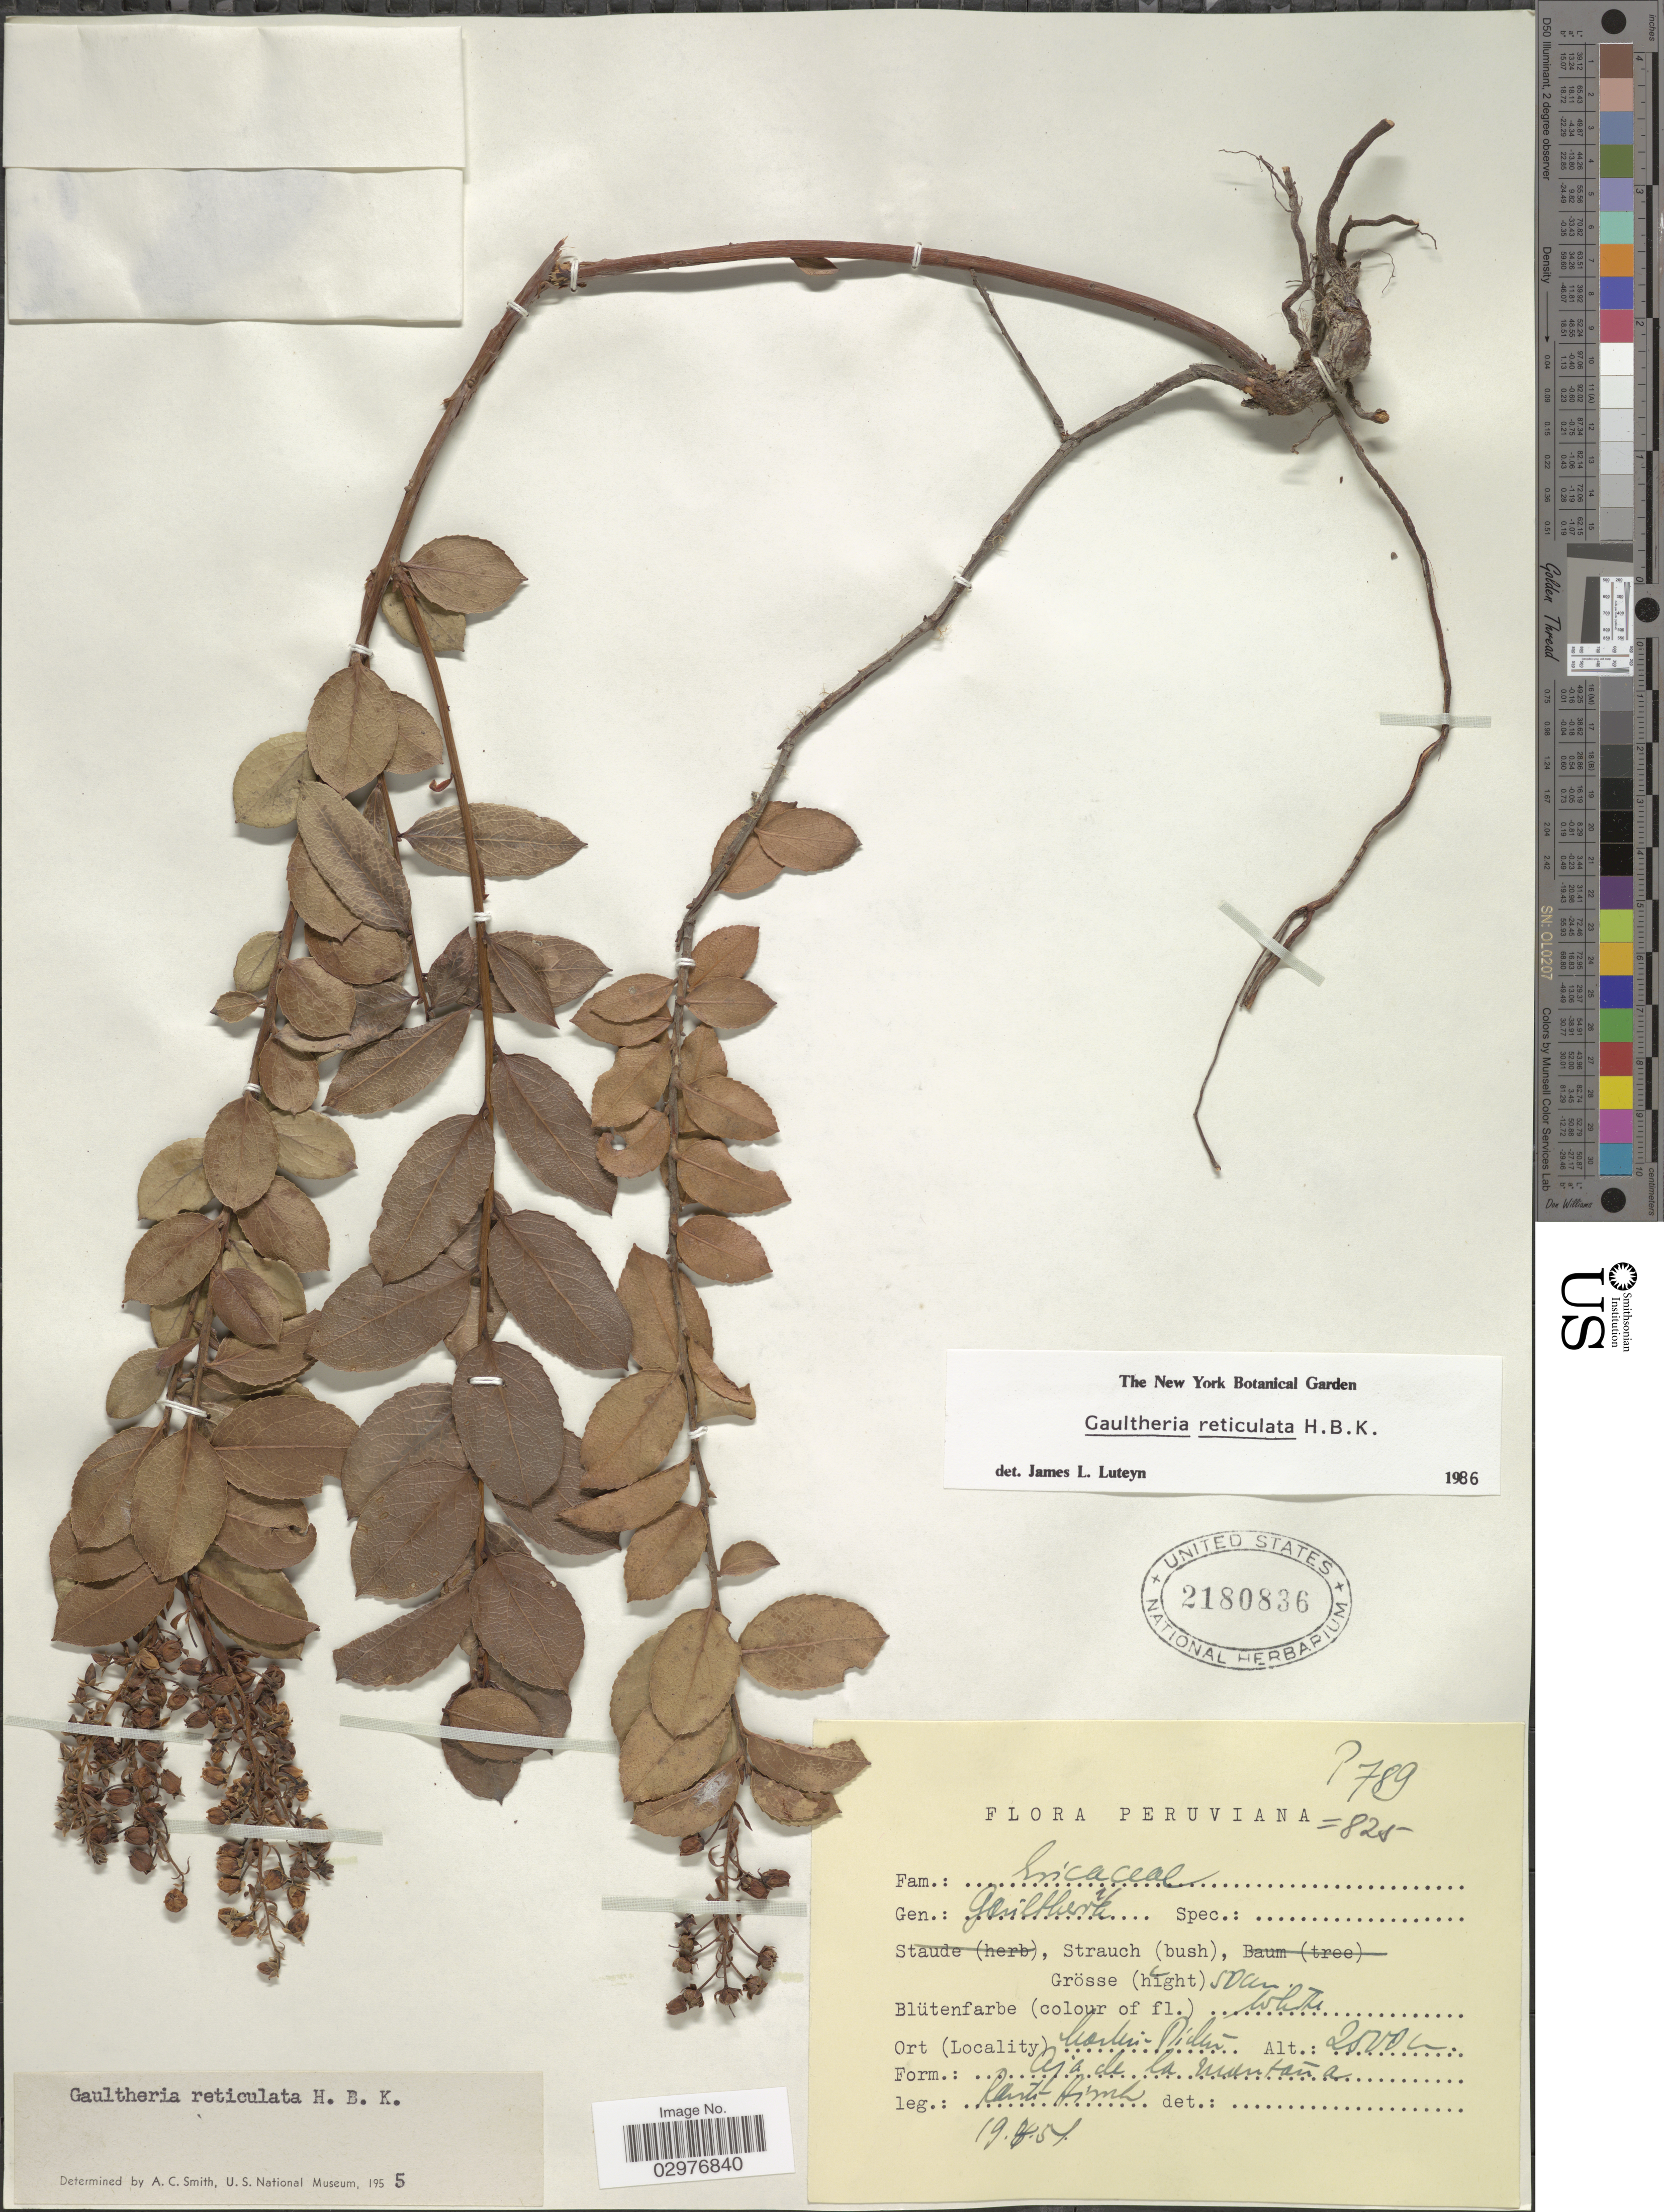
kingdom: Plantae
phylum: Tracheophyta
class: Magnoliopsida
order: Ericales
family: Ericaceae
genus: Gaultheria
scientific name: Gaultheria reticulata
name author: Kunth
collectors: W. Rauh & G. Hirsch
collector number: P789/825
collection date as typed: Transcribed d/m/y: 19/4/54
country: Peru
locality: Machu Picchu.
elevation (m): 2000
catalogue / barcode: US 2180836